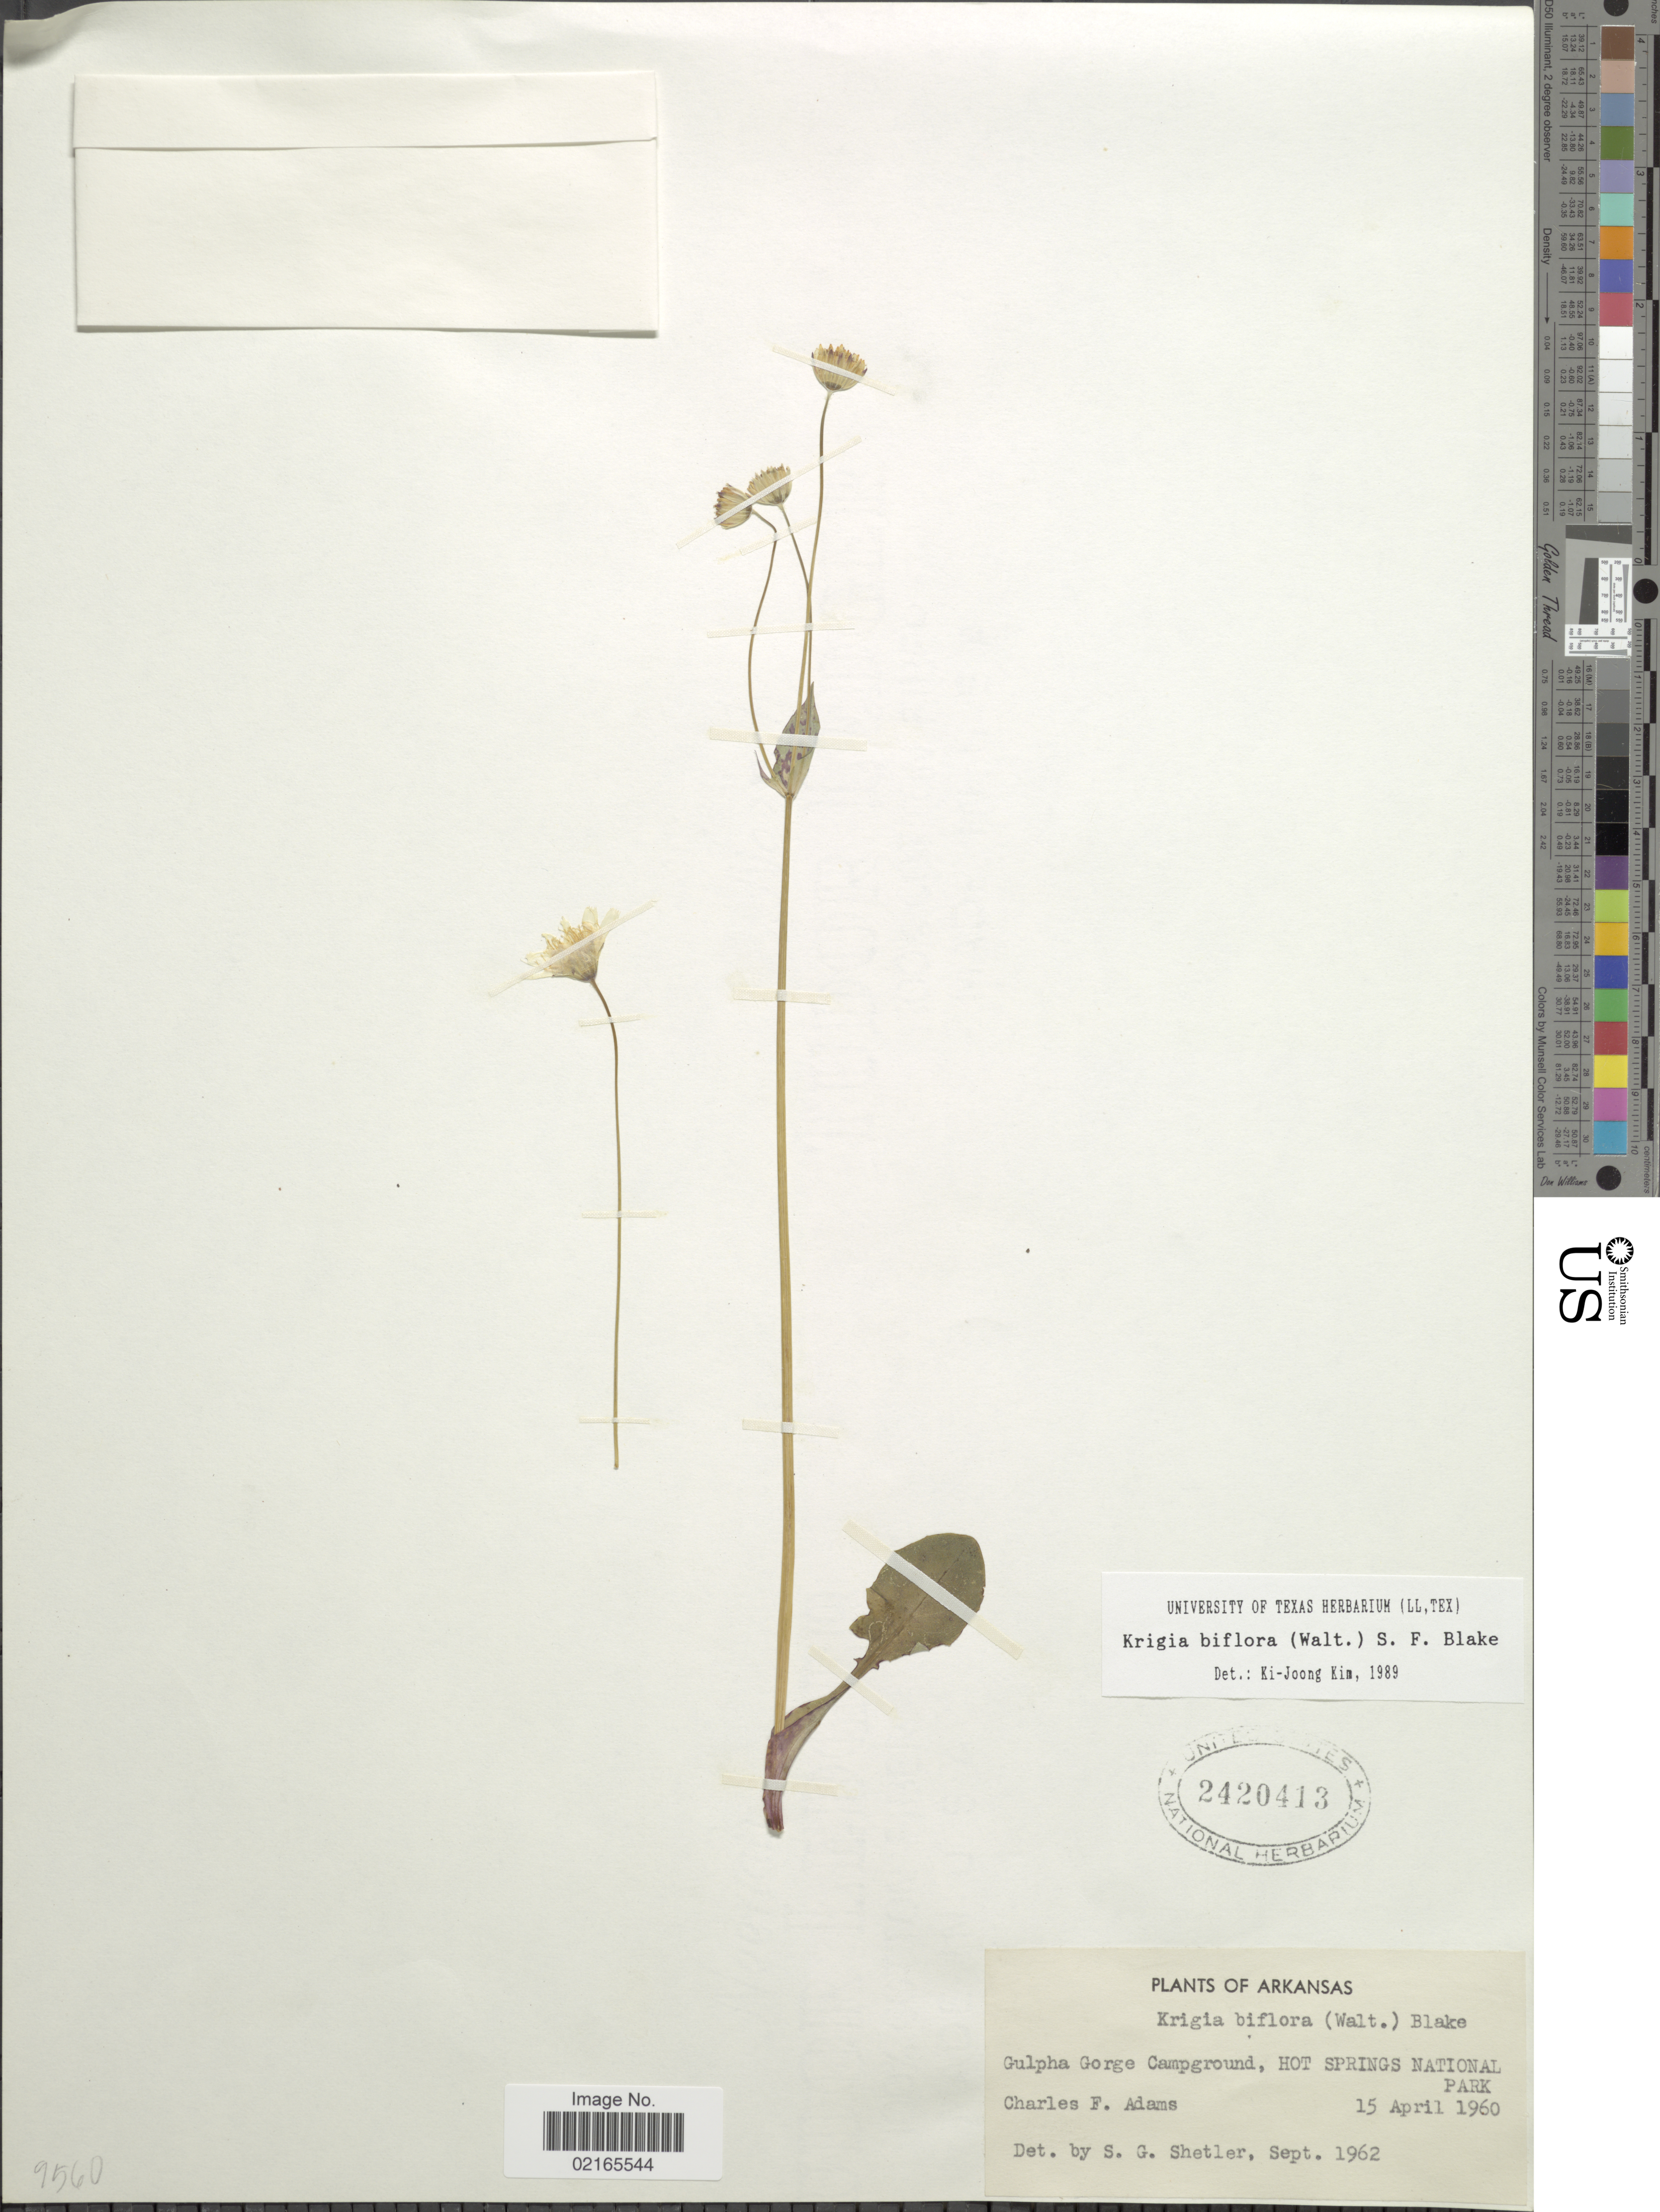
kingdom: Plantae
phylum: Tracheophyta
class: Magnoliopsida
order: Asterales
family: Asteraceae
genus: Krigia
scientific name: Krigia biflora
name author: (Walter) S.F. Blake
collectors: C. F. Adams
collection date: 1960-04-15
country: United States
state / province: Arkansas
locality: Gulpa Gorge Campground, Hot Springs National Park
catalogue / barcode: US 2420413